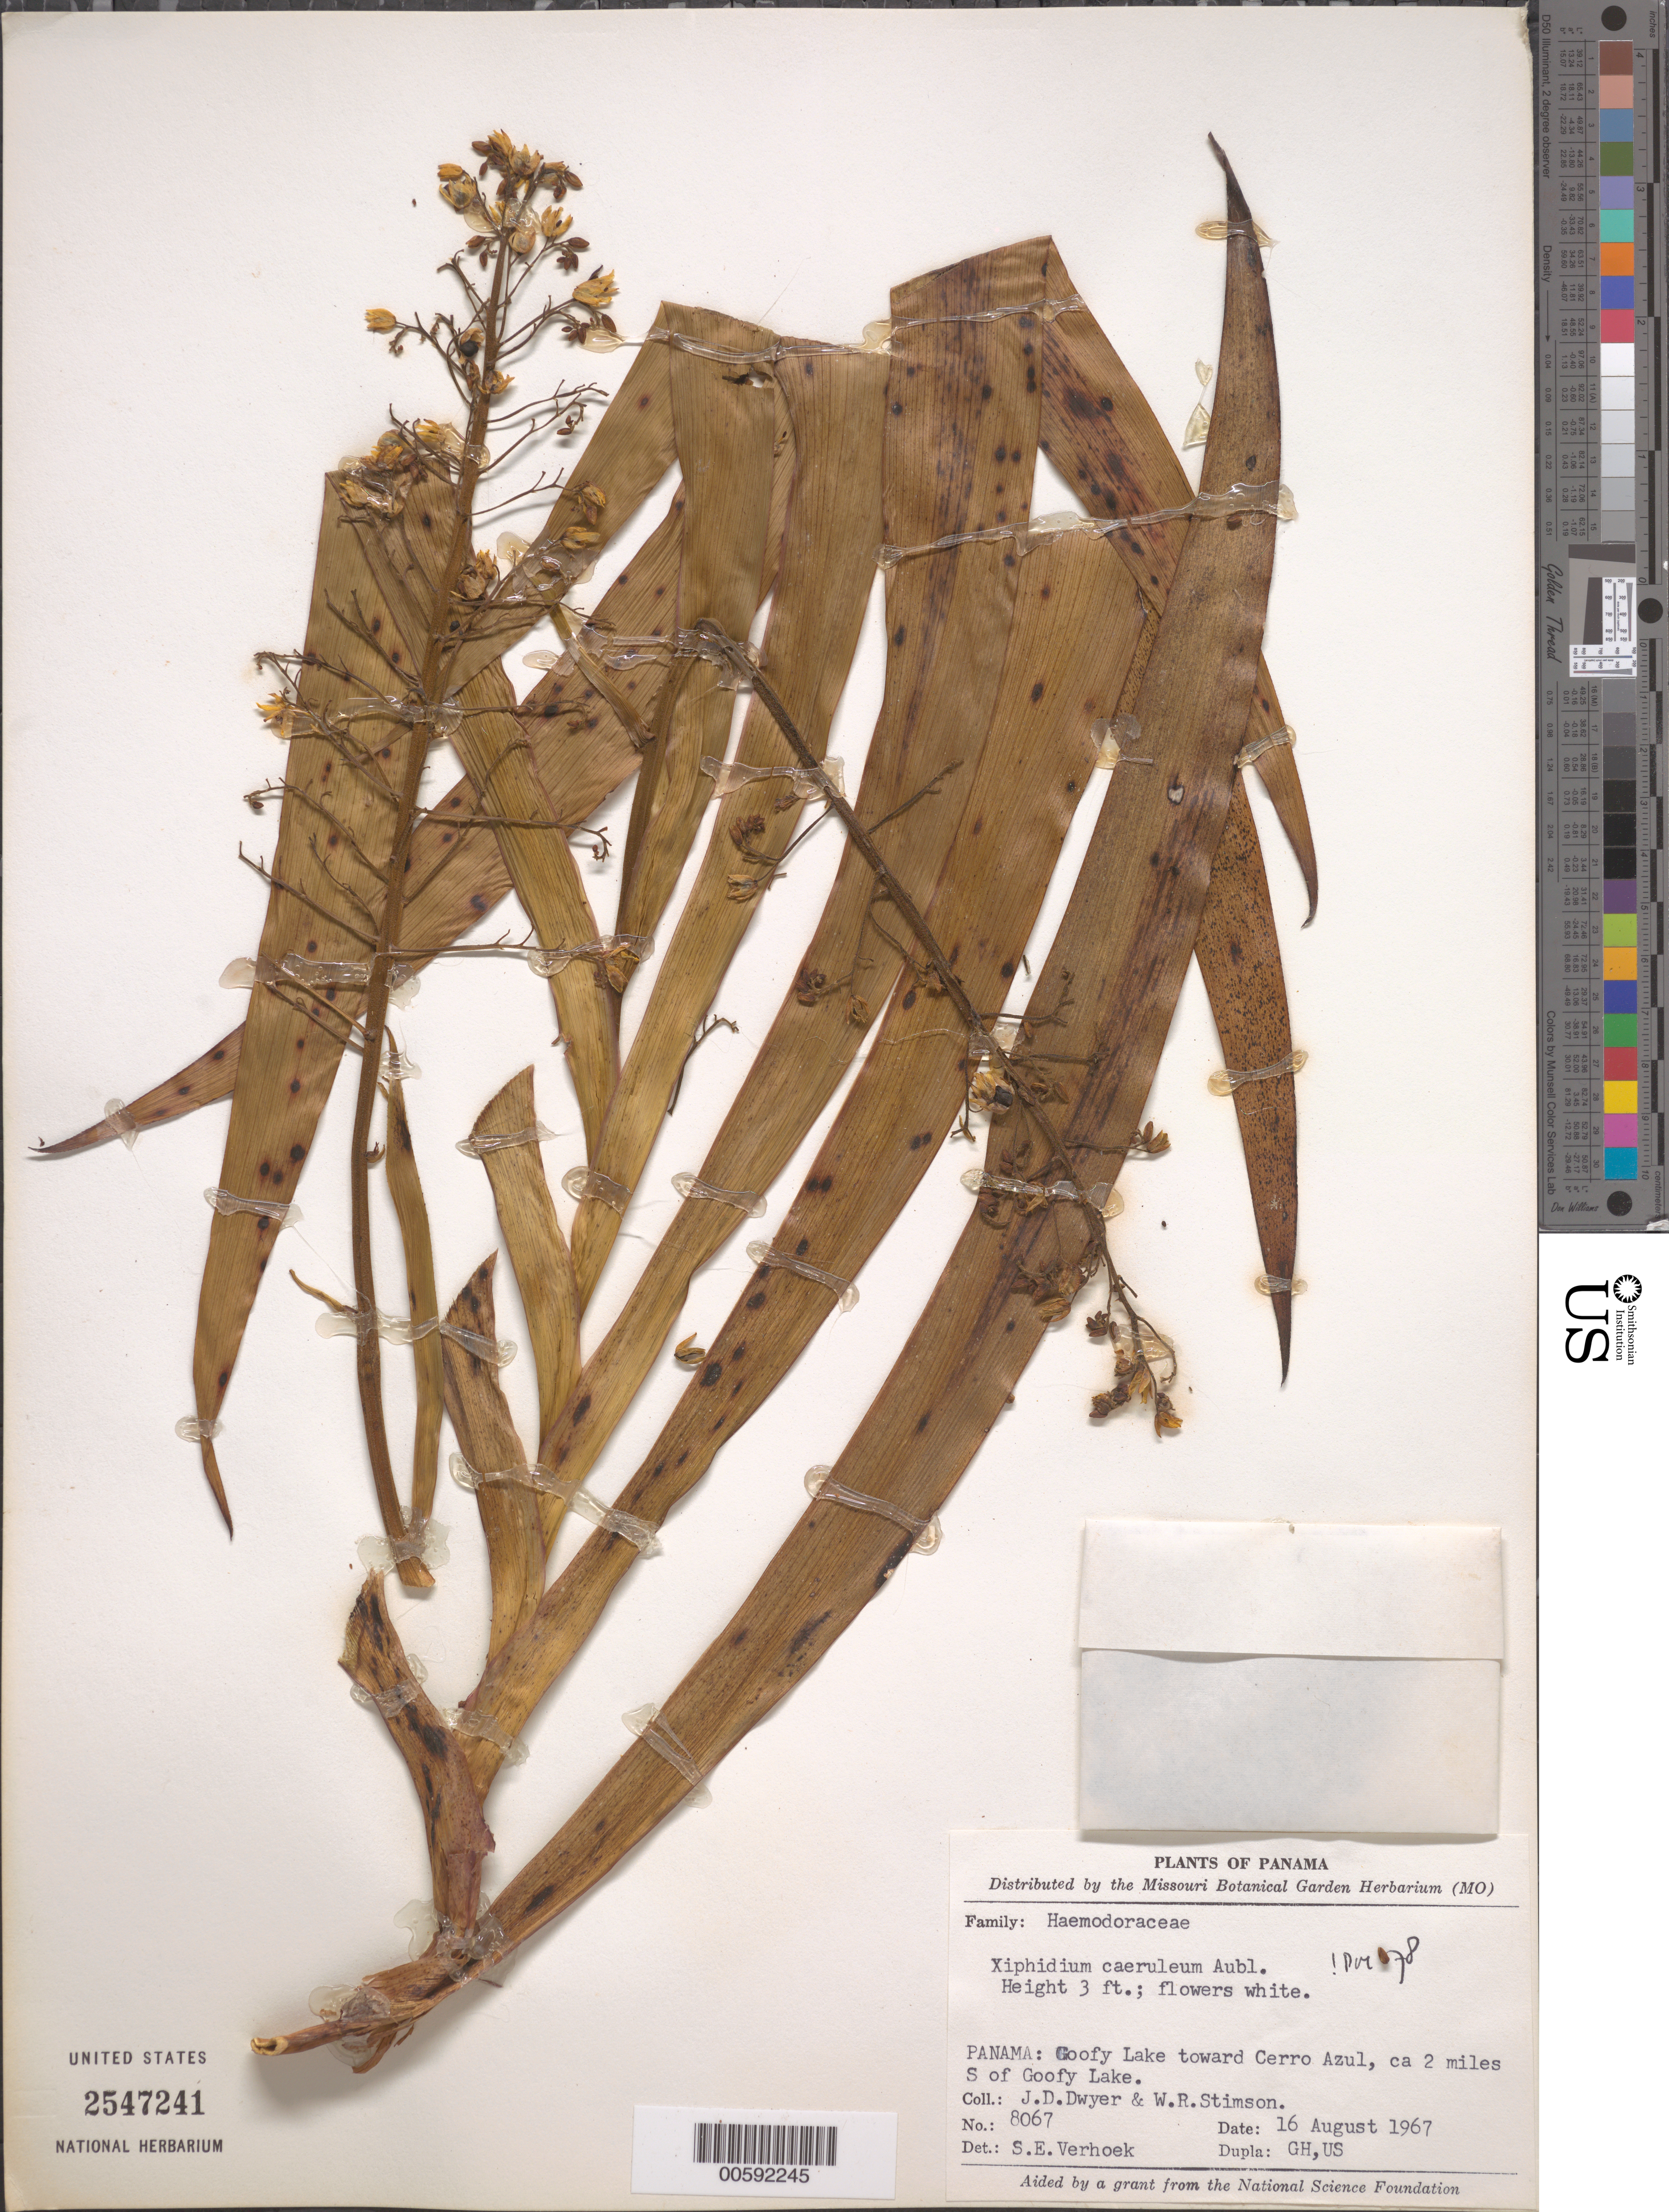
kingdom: Plantae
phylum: Tracheophyta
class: Liliopsida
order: Commelinales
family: Haemodoraceae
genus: Xiphidium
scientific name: Xiphidium caeruleum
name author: Aubl.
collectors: J. D. Dwyer & W. R. Stimson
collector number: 8067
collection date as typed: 16 Aug 1967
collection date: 1967-08-16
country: Panama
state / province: Panamá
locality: Goofy Lake toward Cerro Azul, S of Goofy Lake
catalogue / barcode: US 2547241